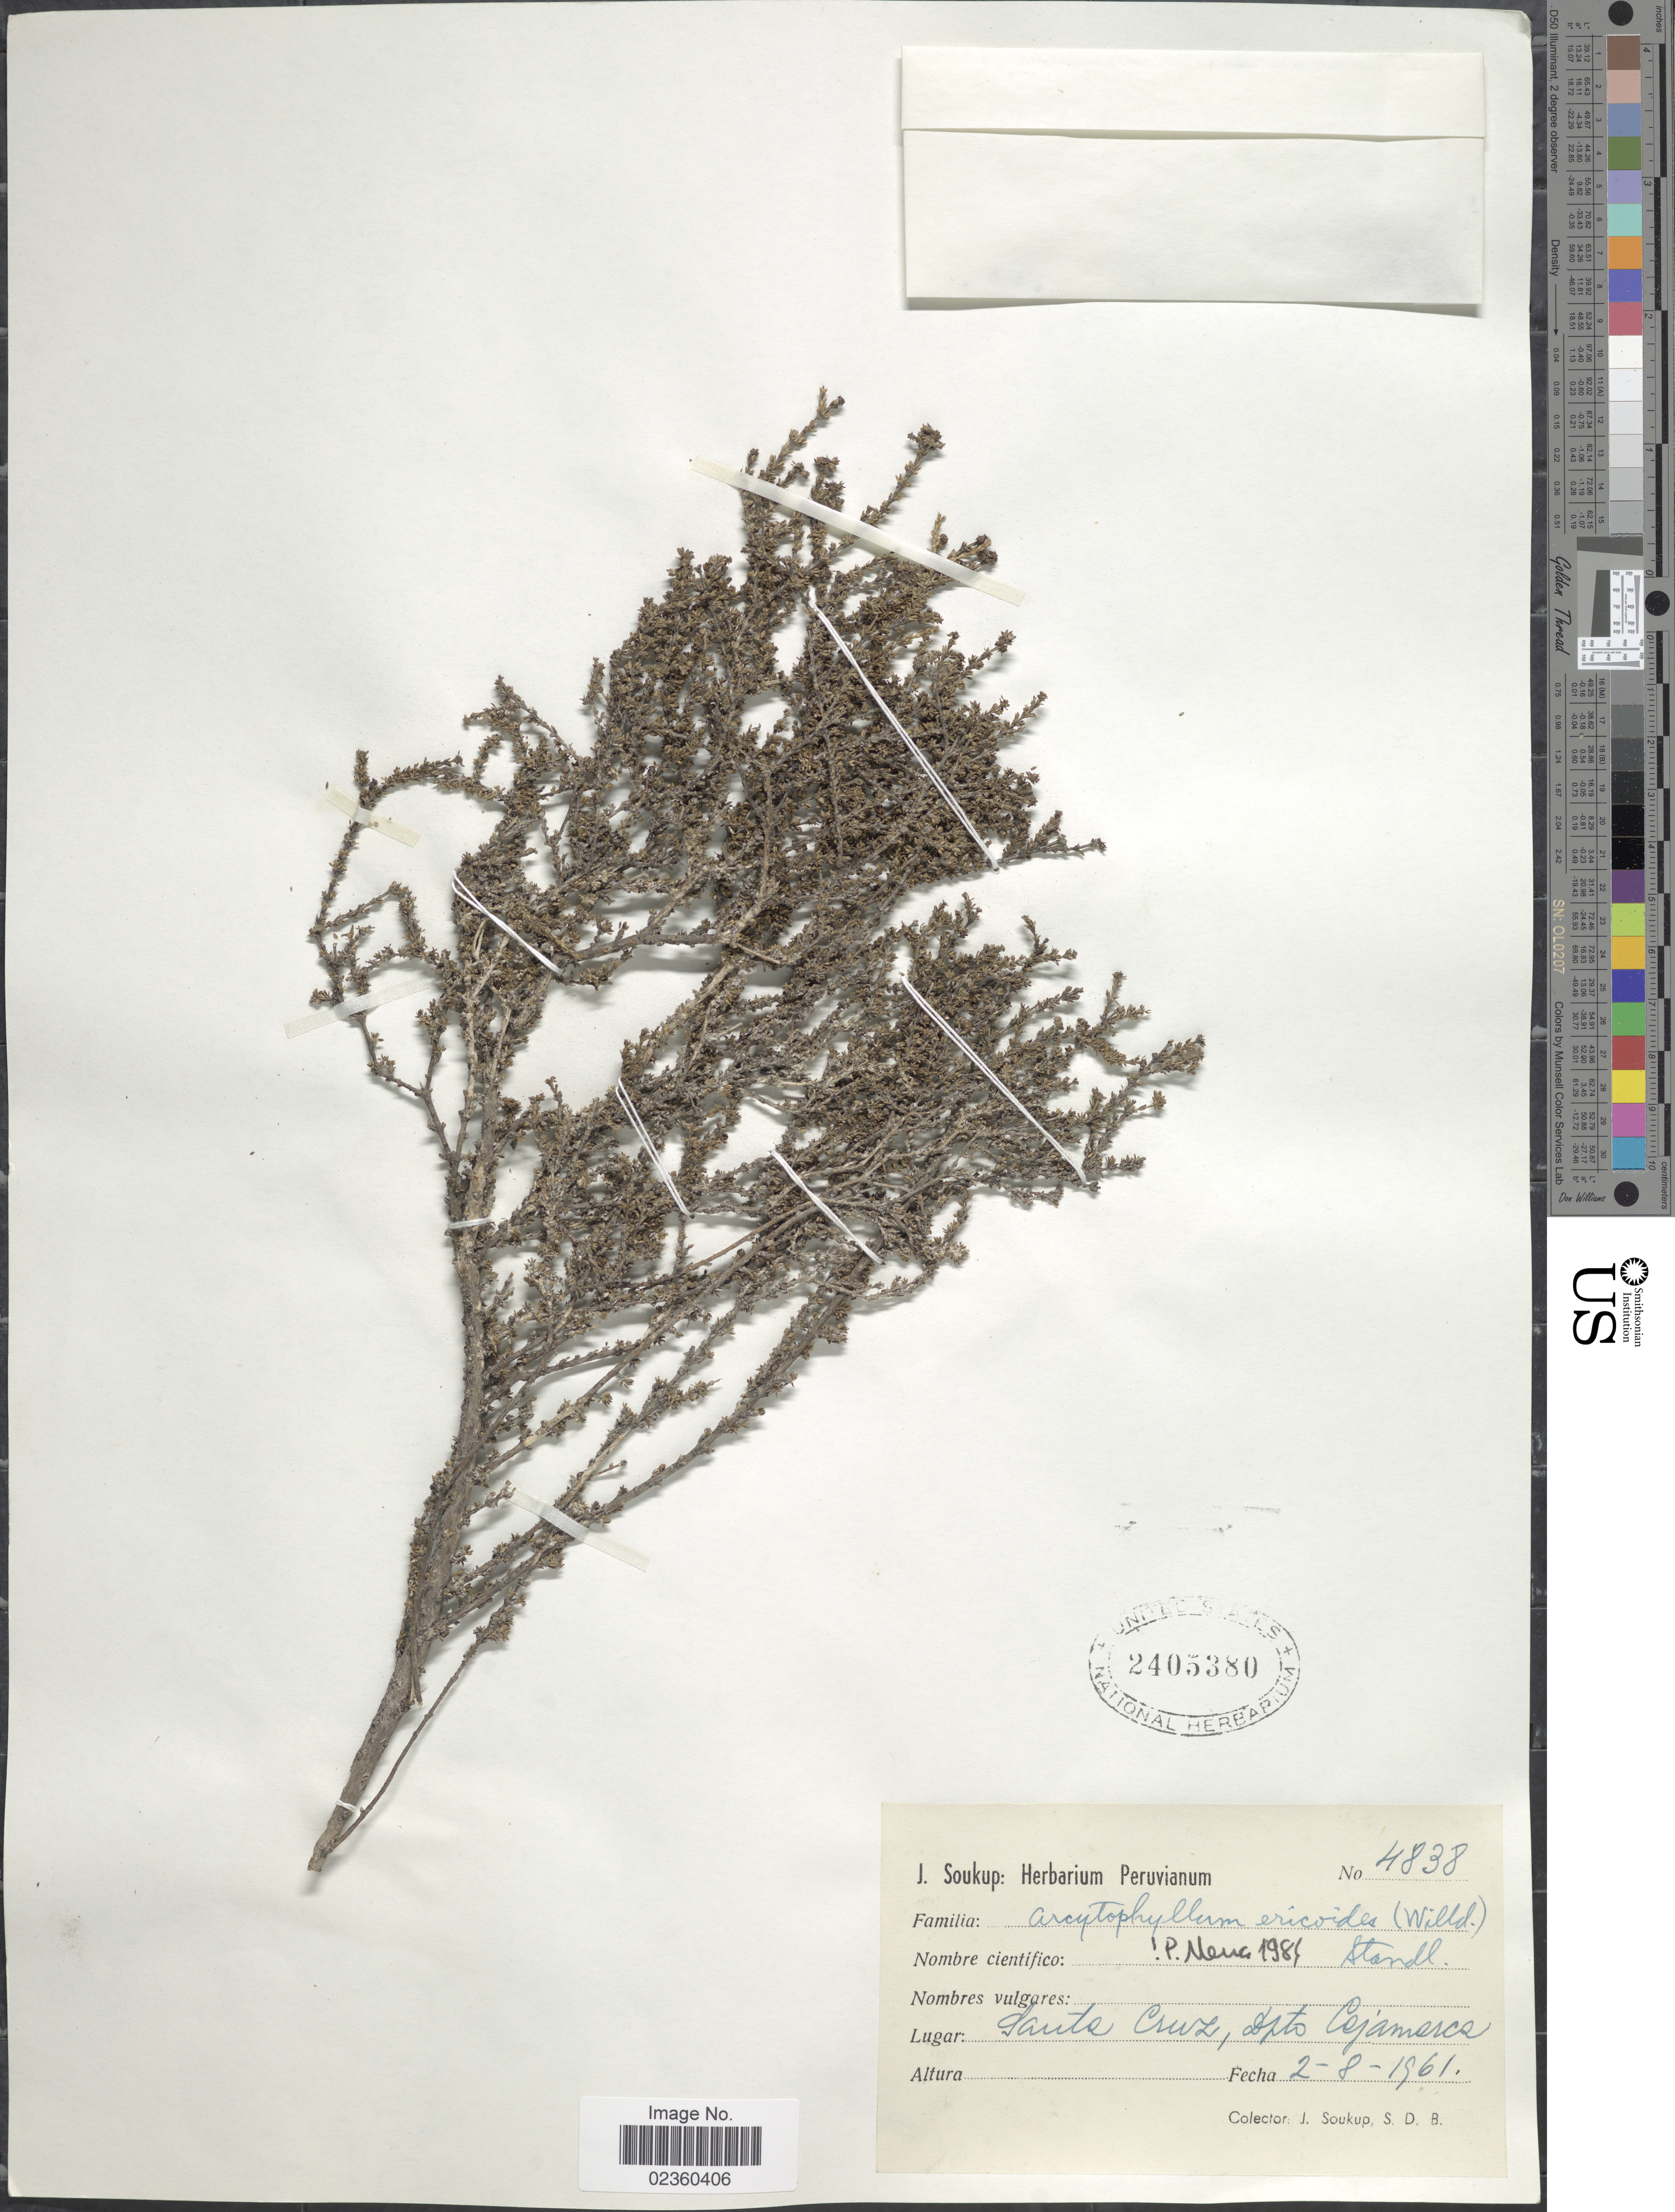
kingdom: Plantae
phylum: Tracheophyta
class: Magnoliopsida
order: Gentianales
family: Rubiaceae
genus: Arcytophyllum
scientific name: Arcytophyllum ericoides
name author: (Willd. ex Roem. & Schult.) Standl.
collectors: J. Soukup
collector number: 4838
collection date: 1961-08-02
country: Peru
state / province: Cajamarca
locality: Santa Cruz, Dpto Cajamarca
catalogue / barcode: US 2405380